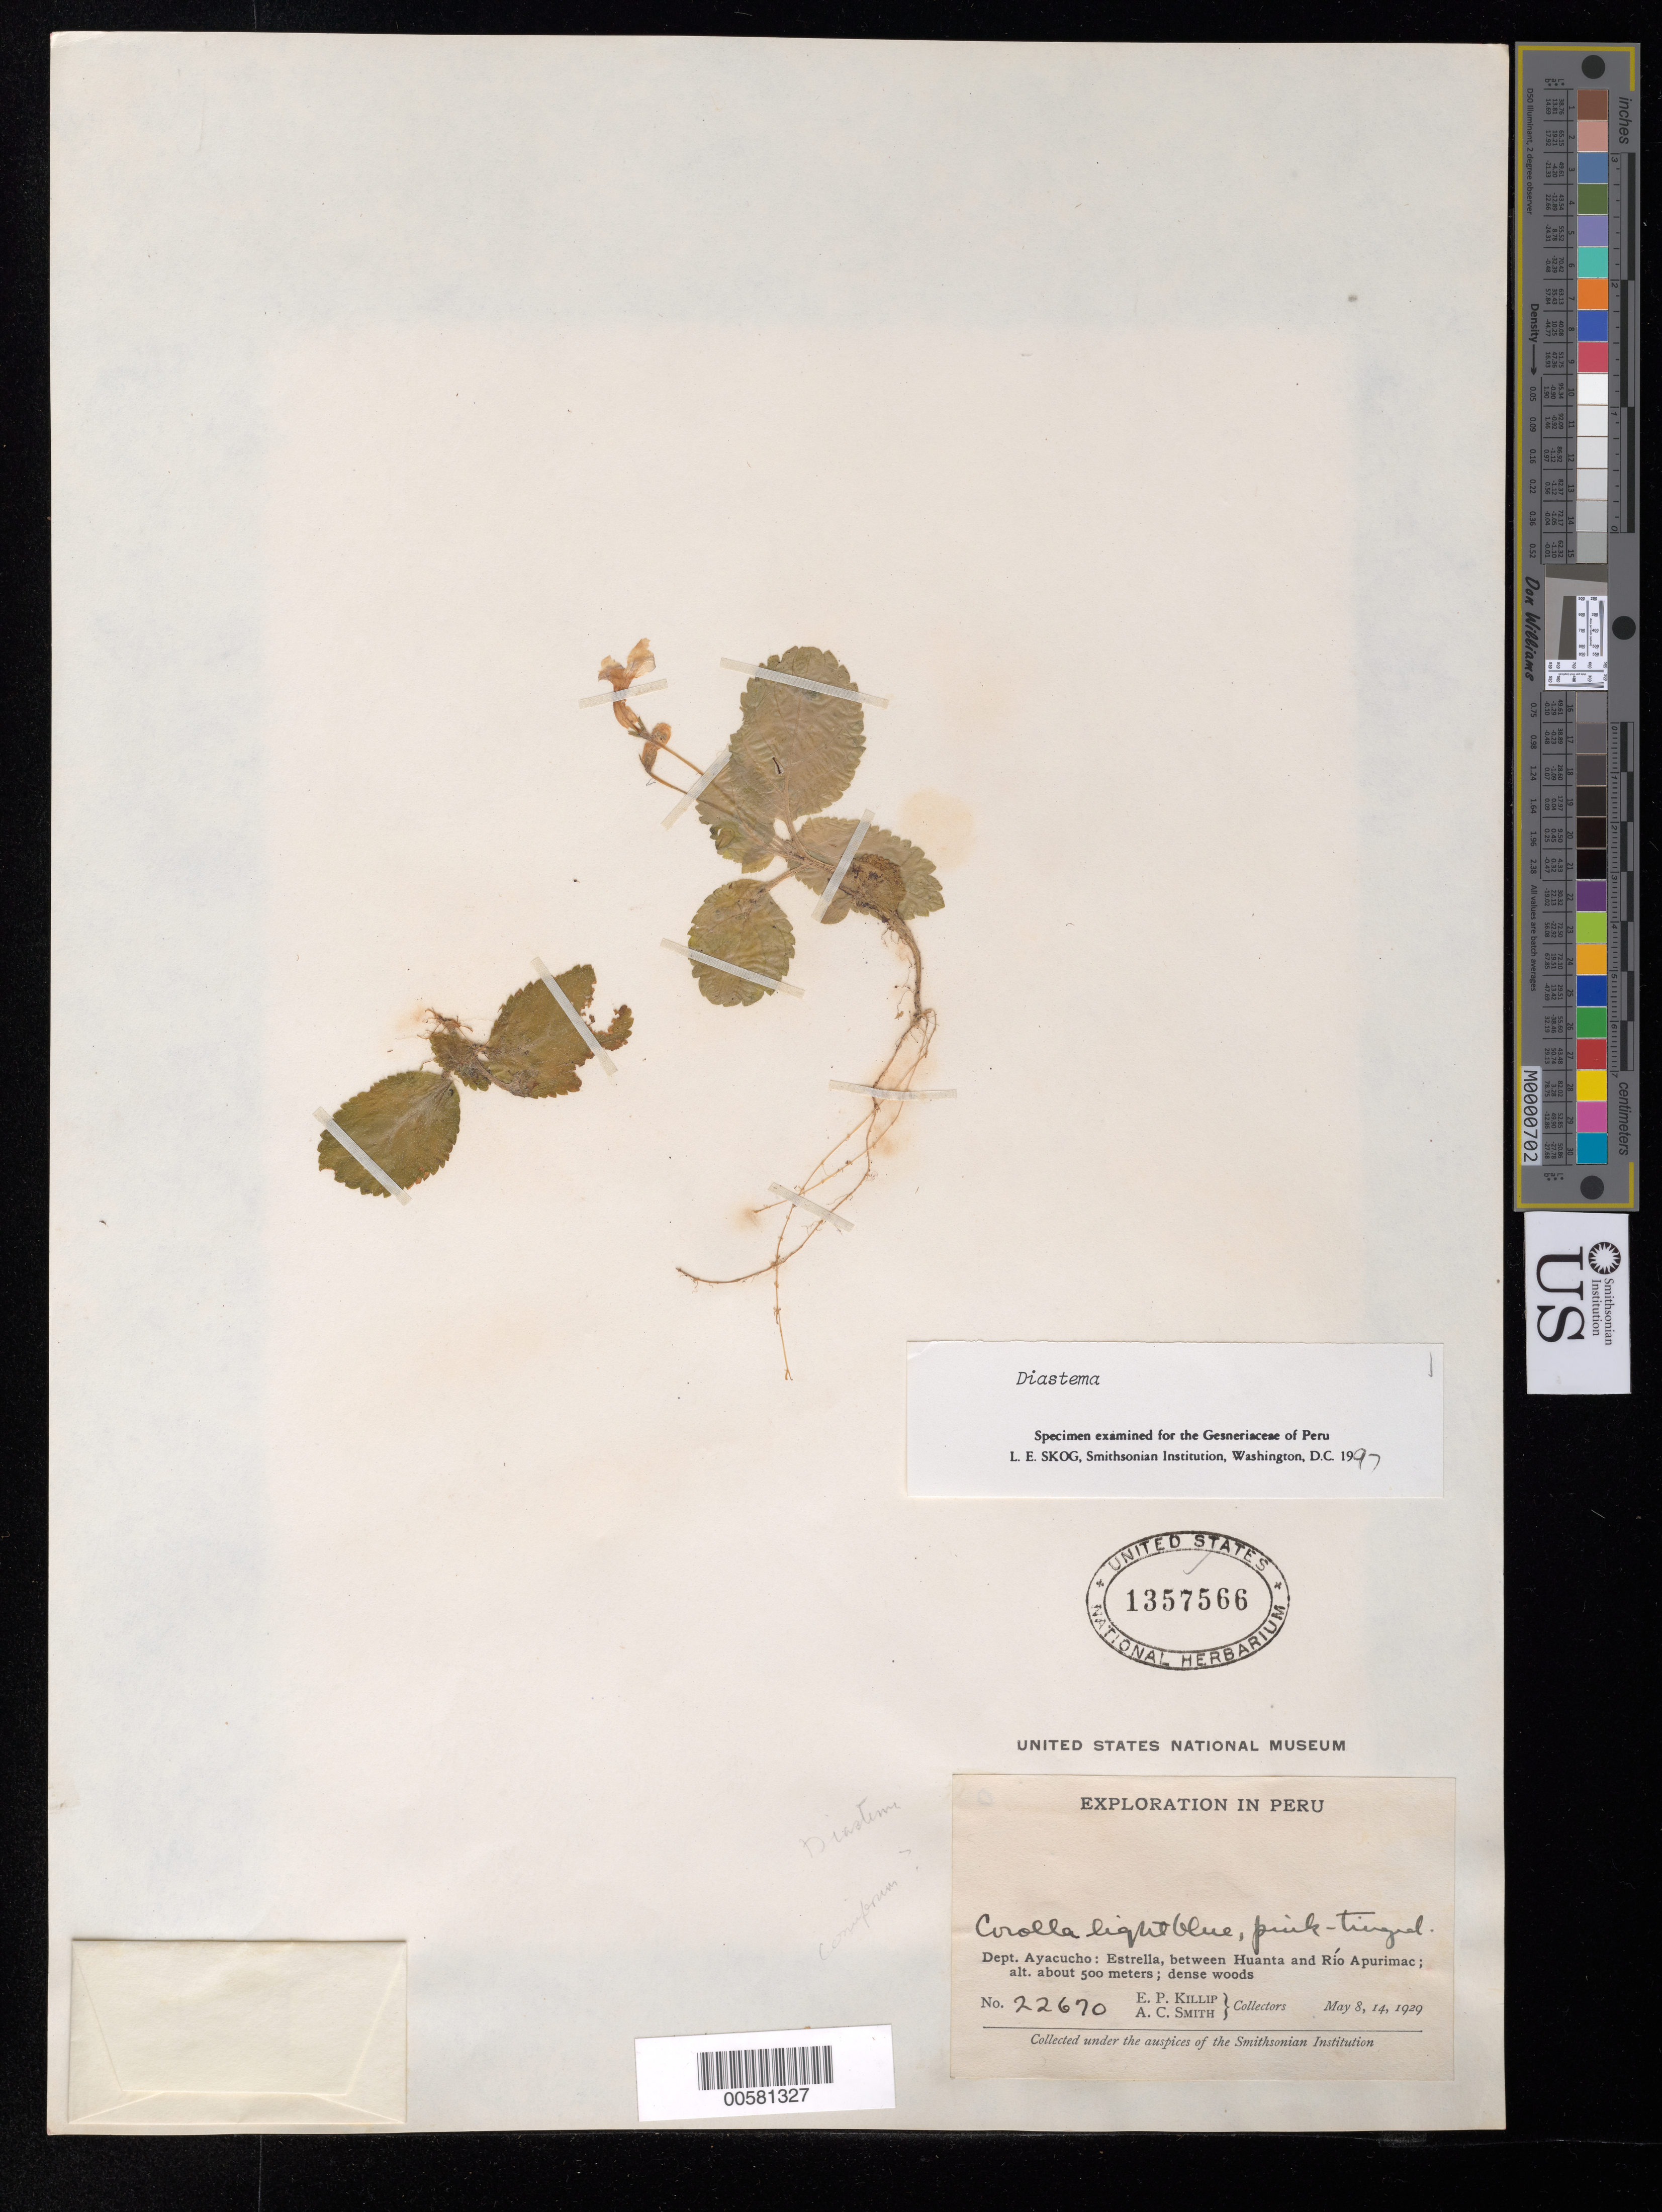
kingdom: Plantae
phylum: Tracheophyta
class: Magnoliopsida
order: Lamiales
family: Gesneriaceae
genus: Diastema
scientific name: Diastema sp.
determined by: Skog, Laurence E.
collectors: E. P. Killip & A. C. Smith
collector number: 22670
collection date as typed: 8-14 May 1929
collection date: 1929-05-08/1929-05-14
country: Peru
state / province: Ayacucho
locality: Estrella, between Huanta and Río Apurimac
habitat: Dense woods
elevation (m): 500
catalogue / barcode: US 1357566